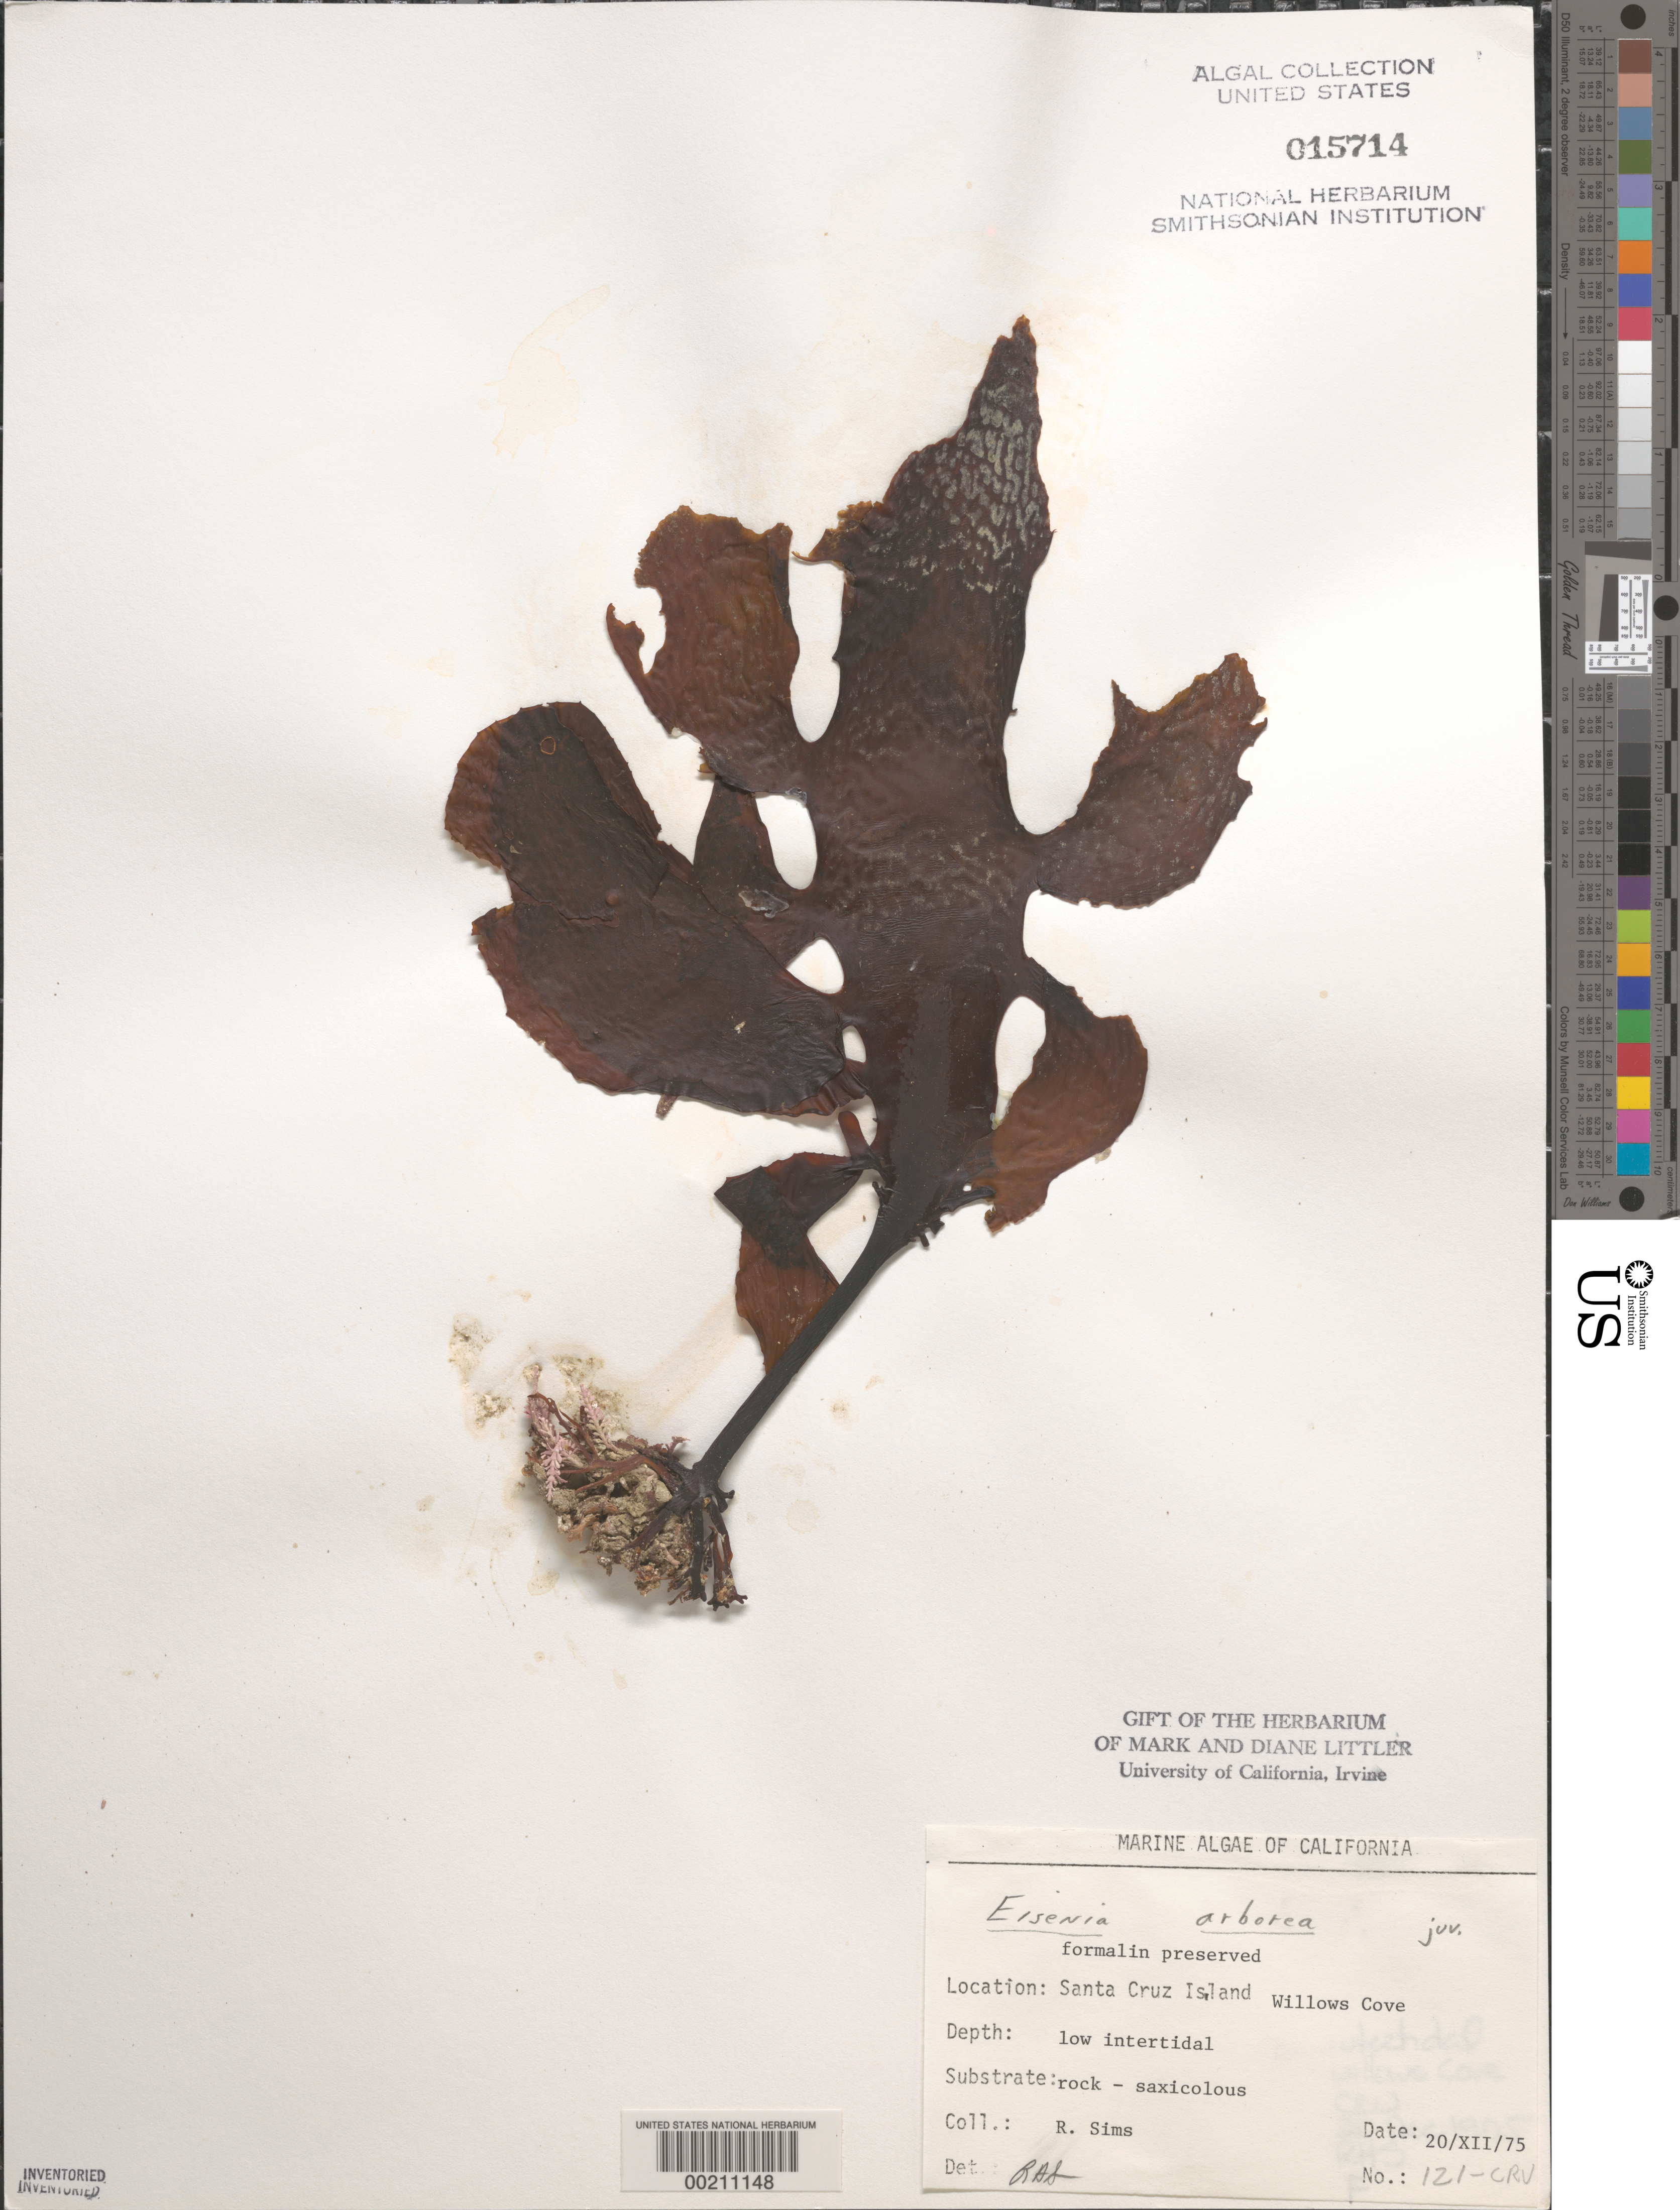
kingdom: Chromista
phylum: Ochrophyta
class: Phaeophyceae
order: Laminariales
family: Lessoniaceae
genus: Eisenia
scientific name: Eisenia arborea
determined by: Sims, Robert H.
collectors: R. H. Sims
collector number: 121-cru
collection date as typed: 20 Dec 1975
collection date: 1975-12-20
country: United States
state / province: California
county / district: Santa Barbara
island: Santa Cruz Island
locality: Willows Cove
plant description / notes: BLM-SOCALBIGHT Rocky Intertidal Survey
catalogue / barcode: US 15714